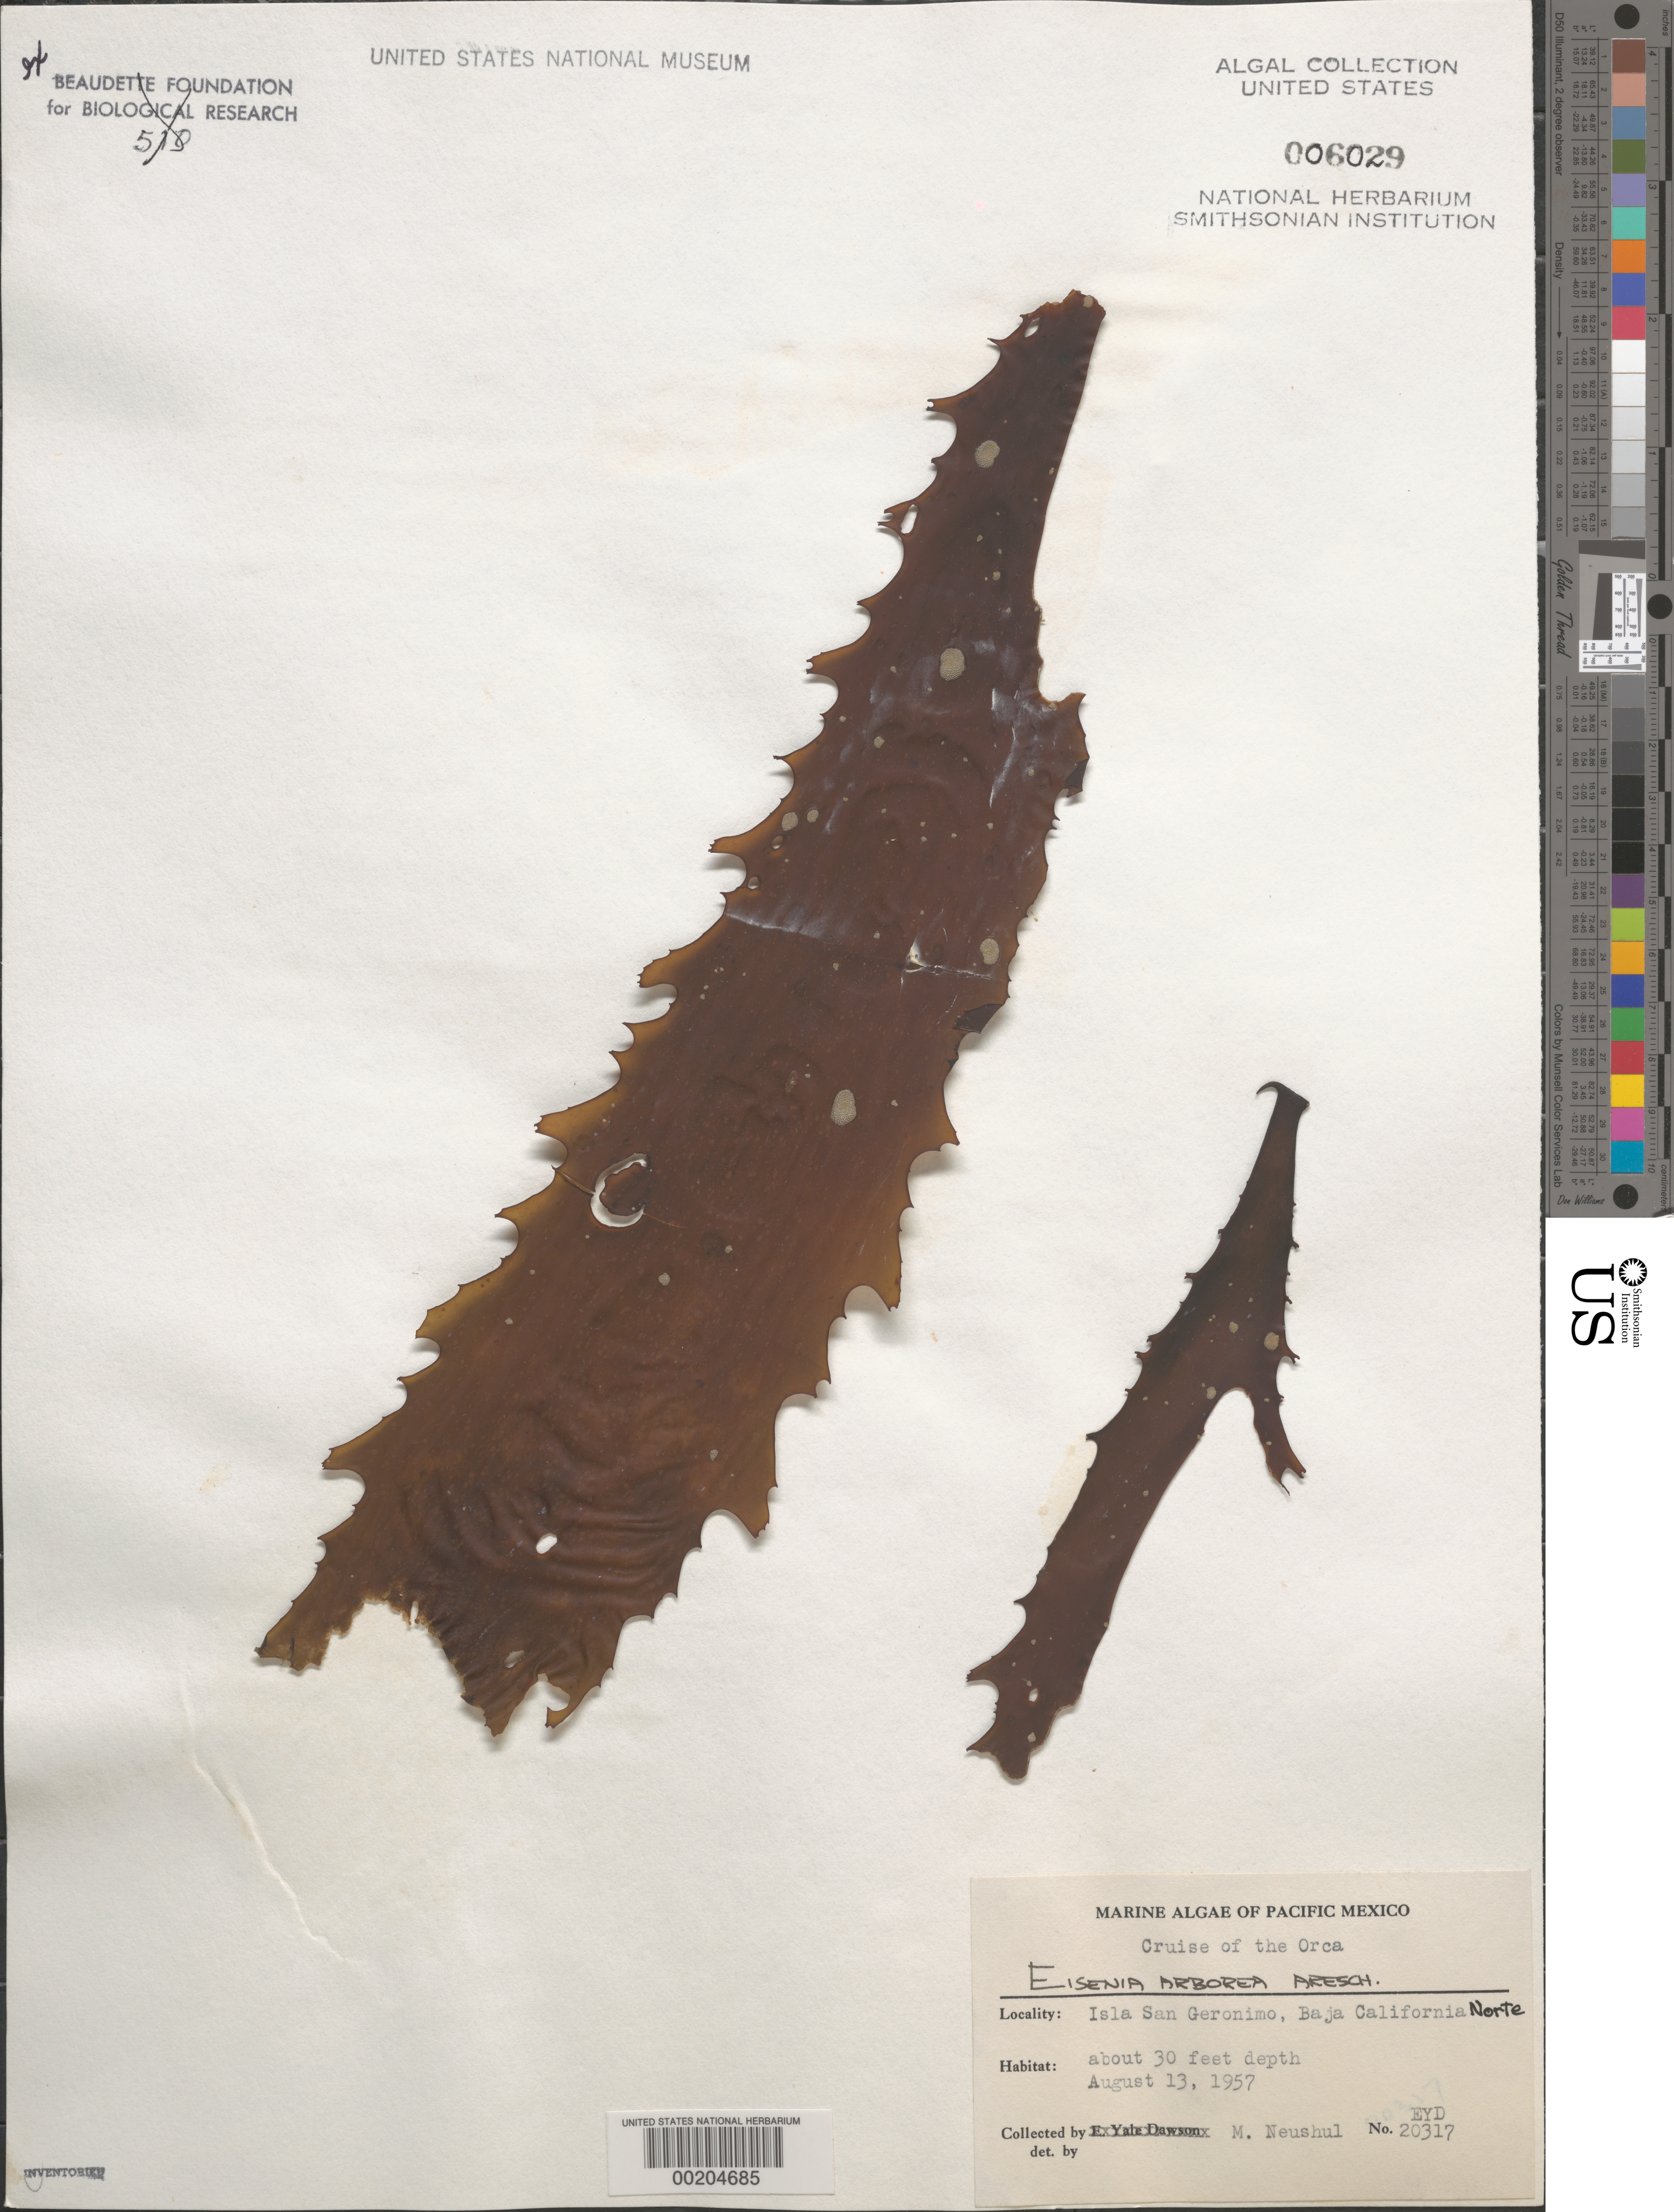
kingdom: Chromista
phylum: Ochrophyta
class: Phaeophyceae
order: Laminariales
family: Lessoniaceae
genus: Eisenia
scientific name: Eisenia arborea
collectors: M. Neushul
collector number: EYD 20317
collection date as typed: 13 Aug 1957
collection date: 1957-08-13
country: Mexico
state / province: Baja California Norte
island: Isla San Geronimo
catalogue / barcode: US 6029